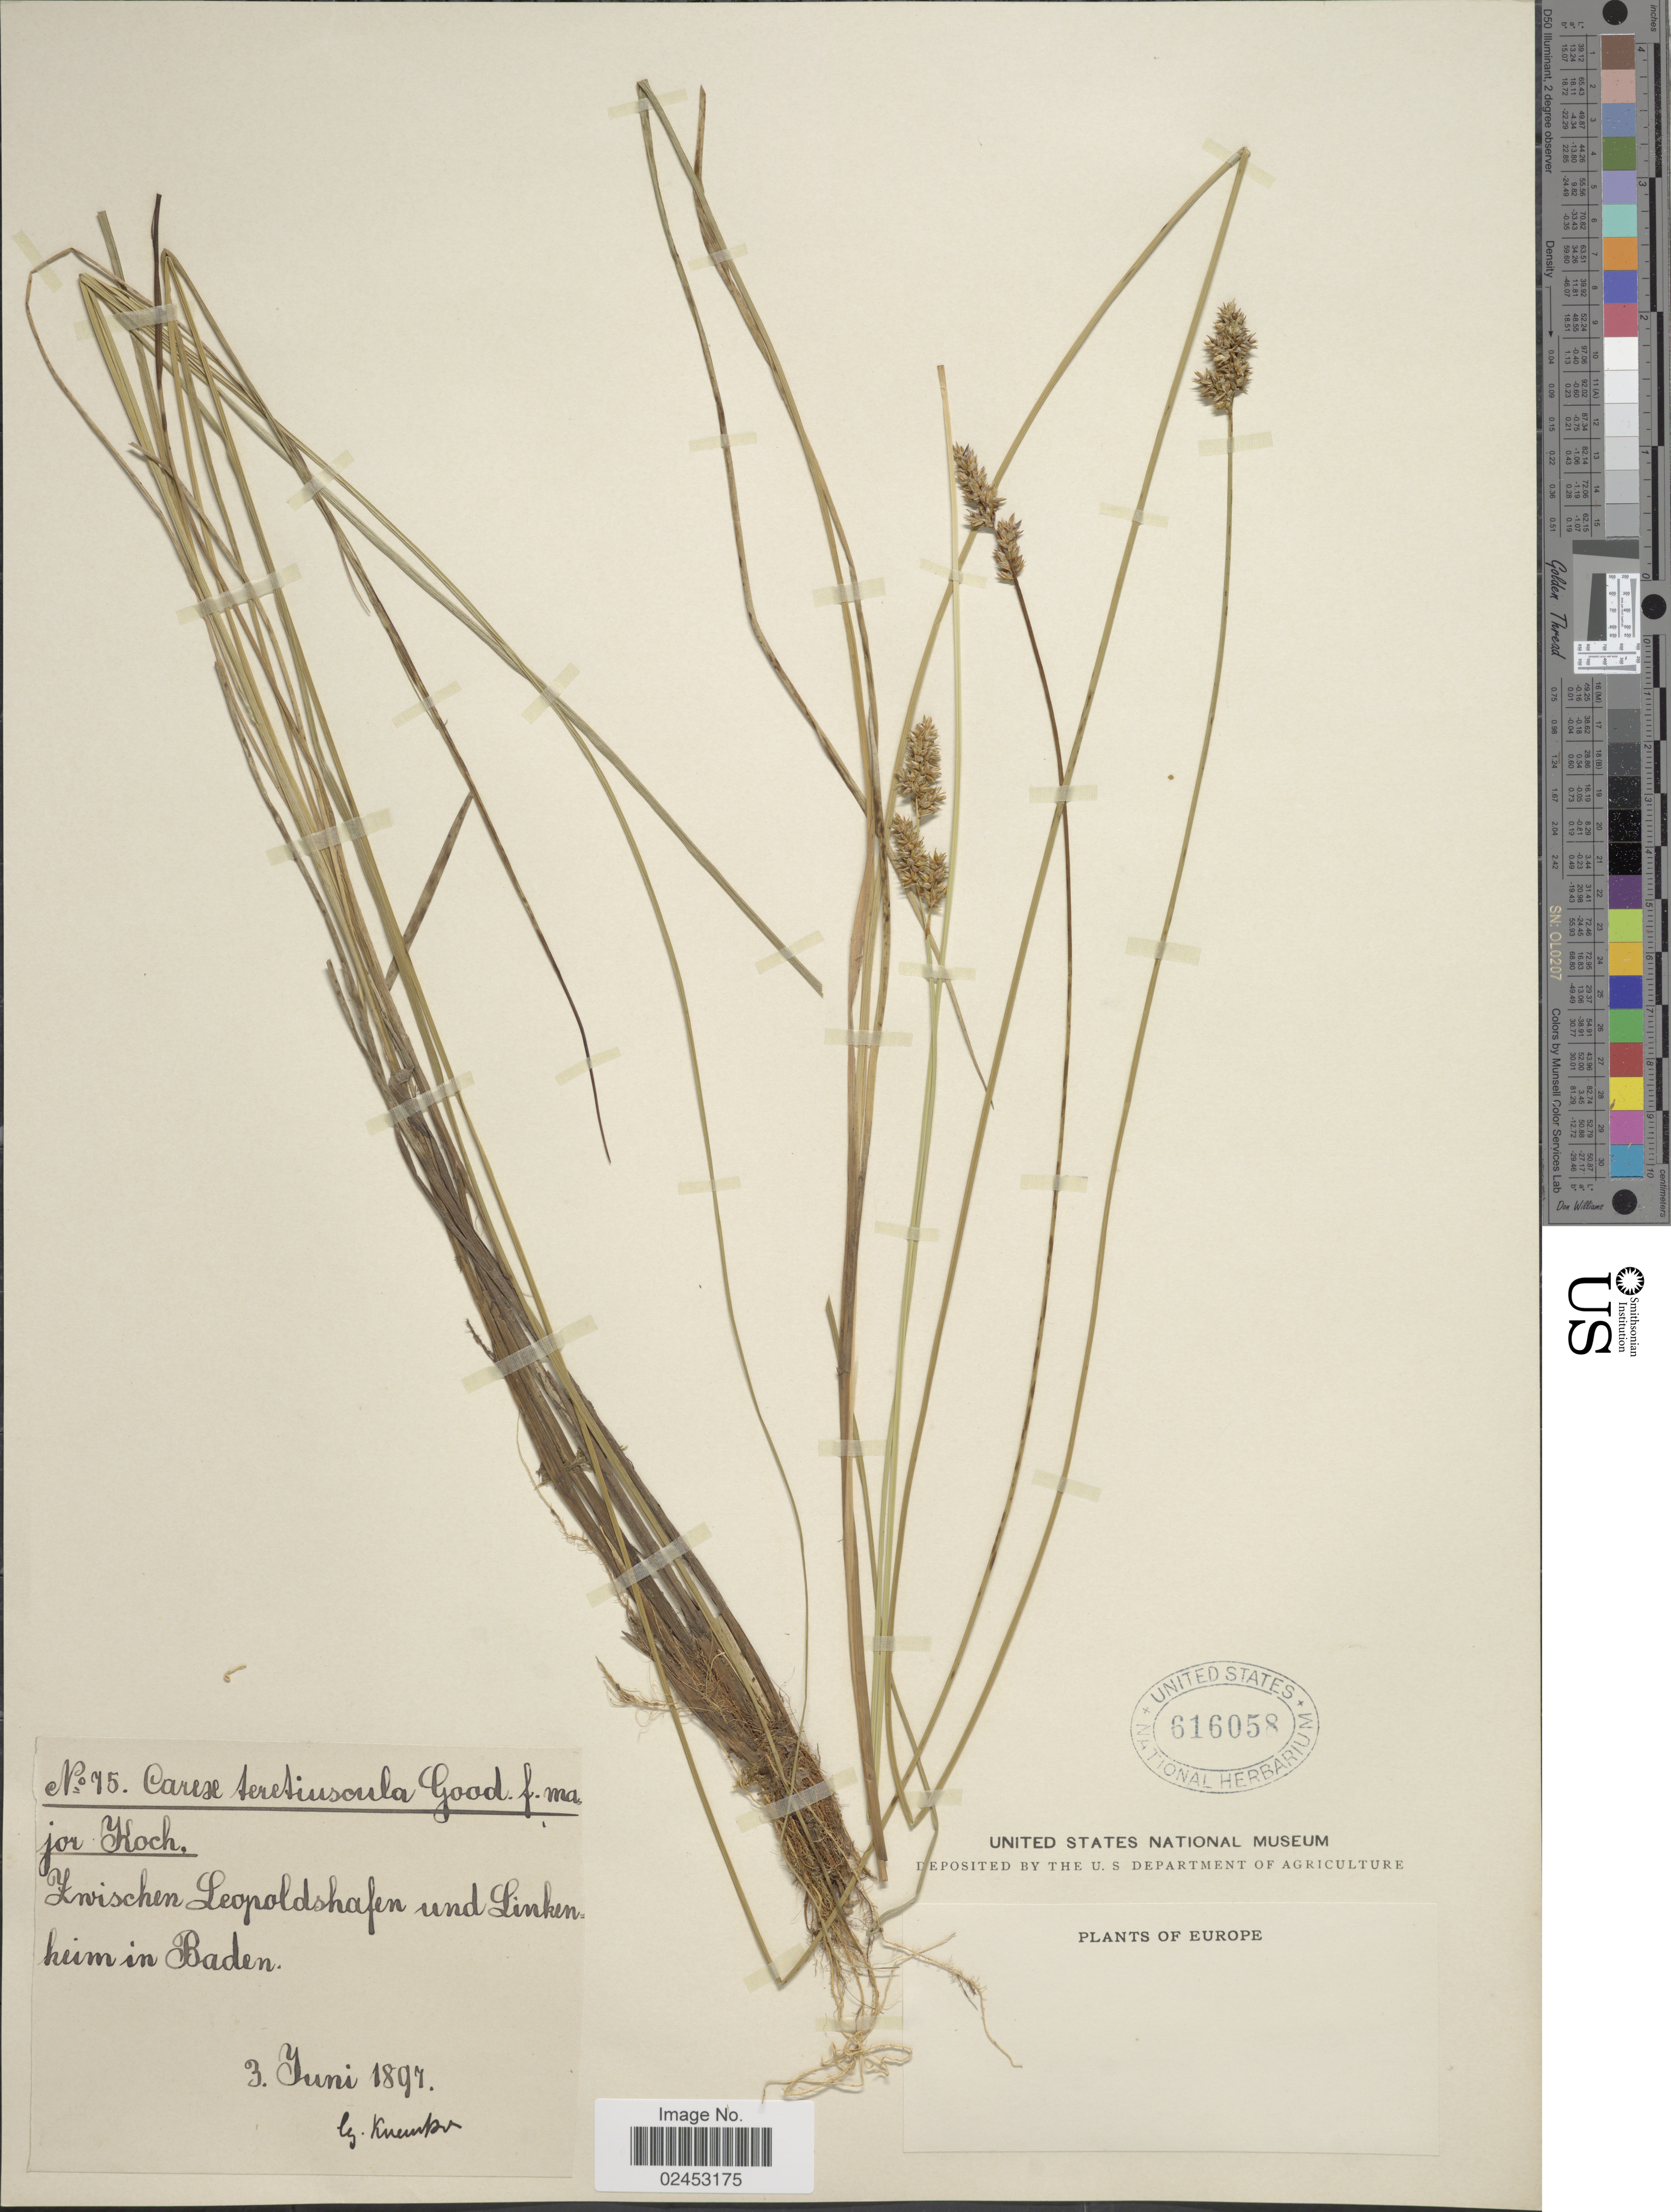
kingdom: Plantae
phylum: Tracheophyta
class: Liliopsida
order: Poales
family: Cyperaceae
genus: Carex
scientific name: Carex diandra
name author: Schrank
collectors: Kneucker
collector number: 75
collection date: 1897-06-03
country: Germany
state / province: Baden-Württemberg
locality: Zwischen Leopoldschafen und Linkenheim in Baden.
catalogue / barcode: US 616058